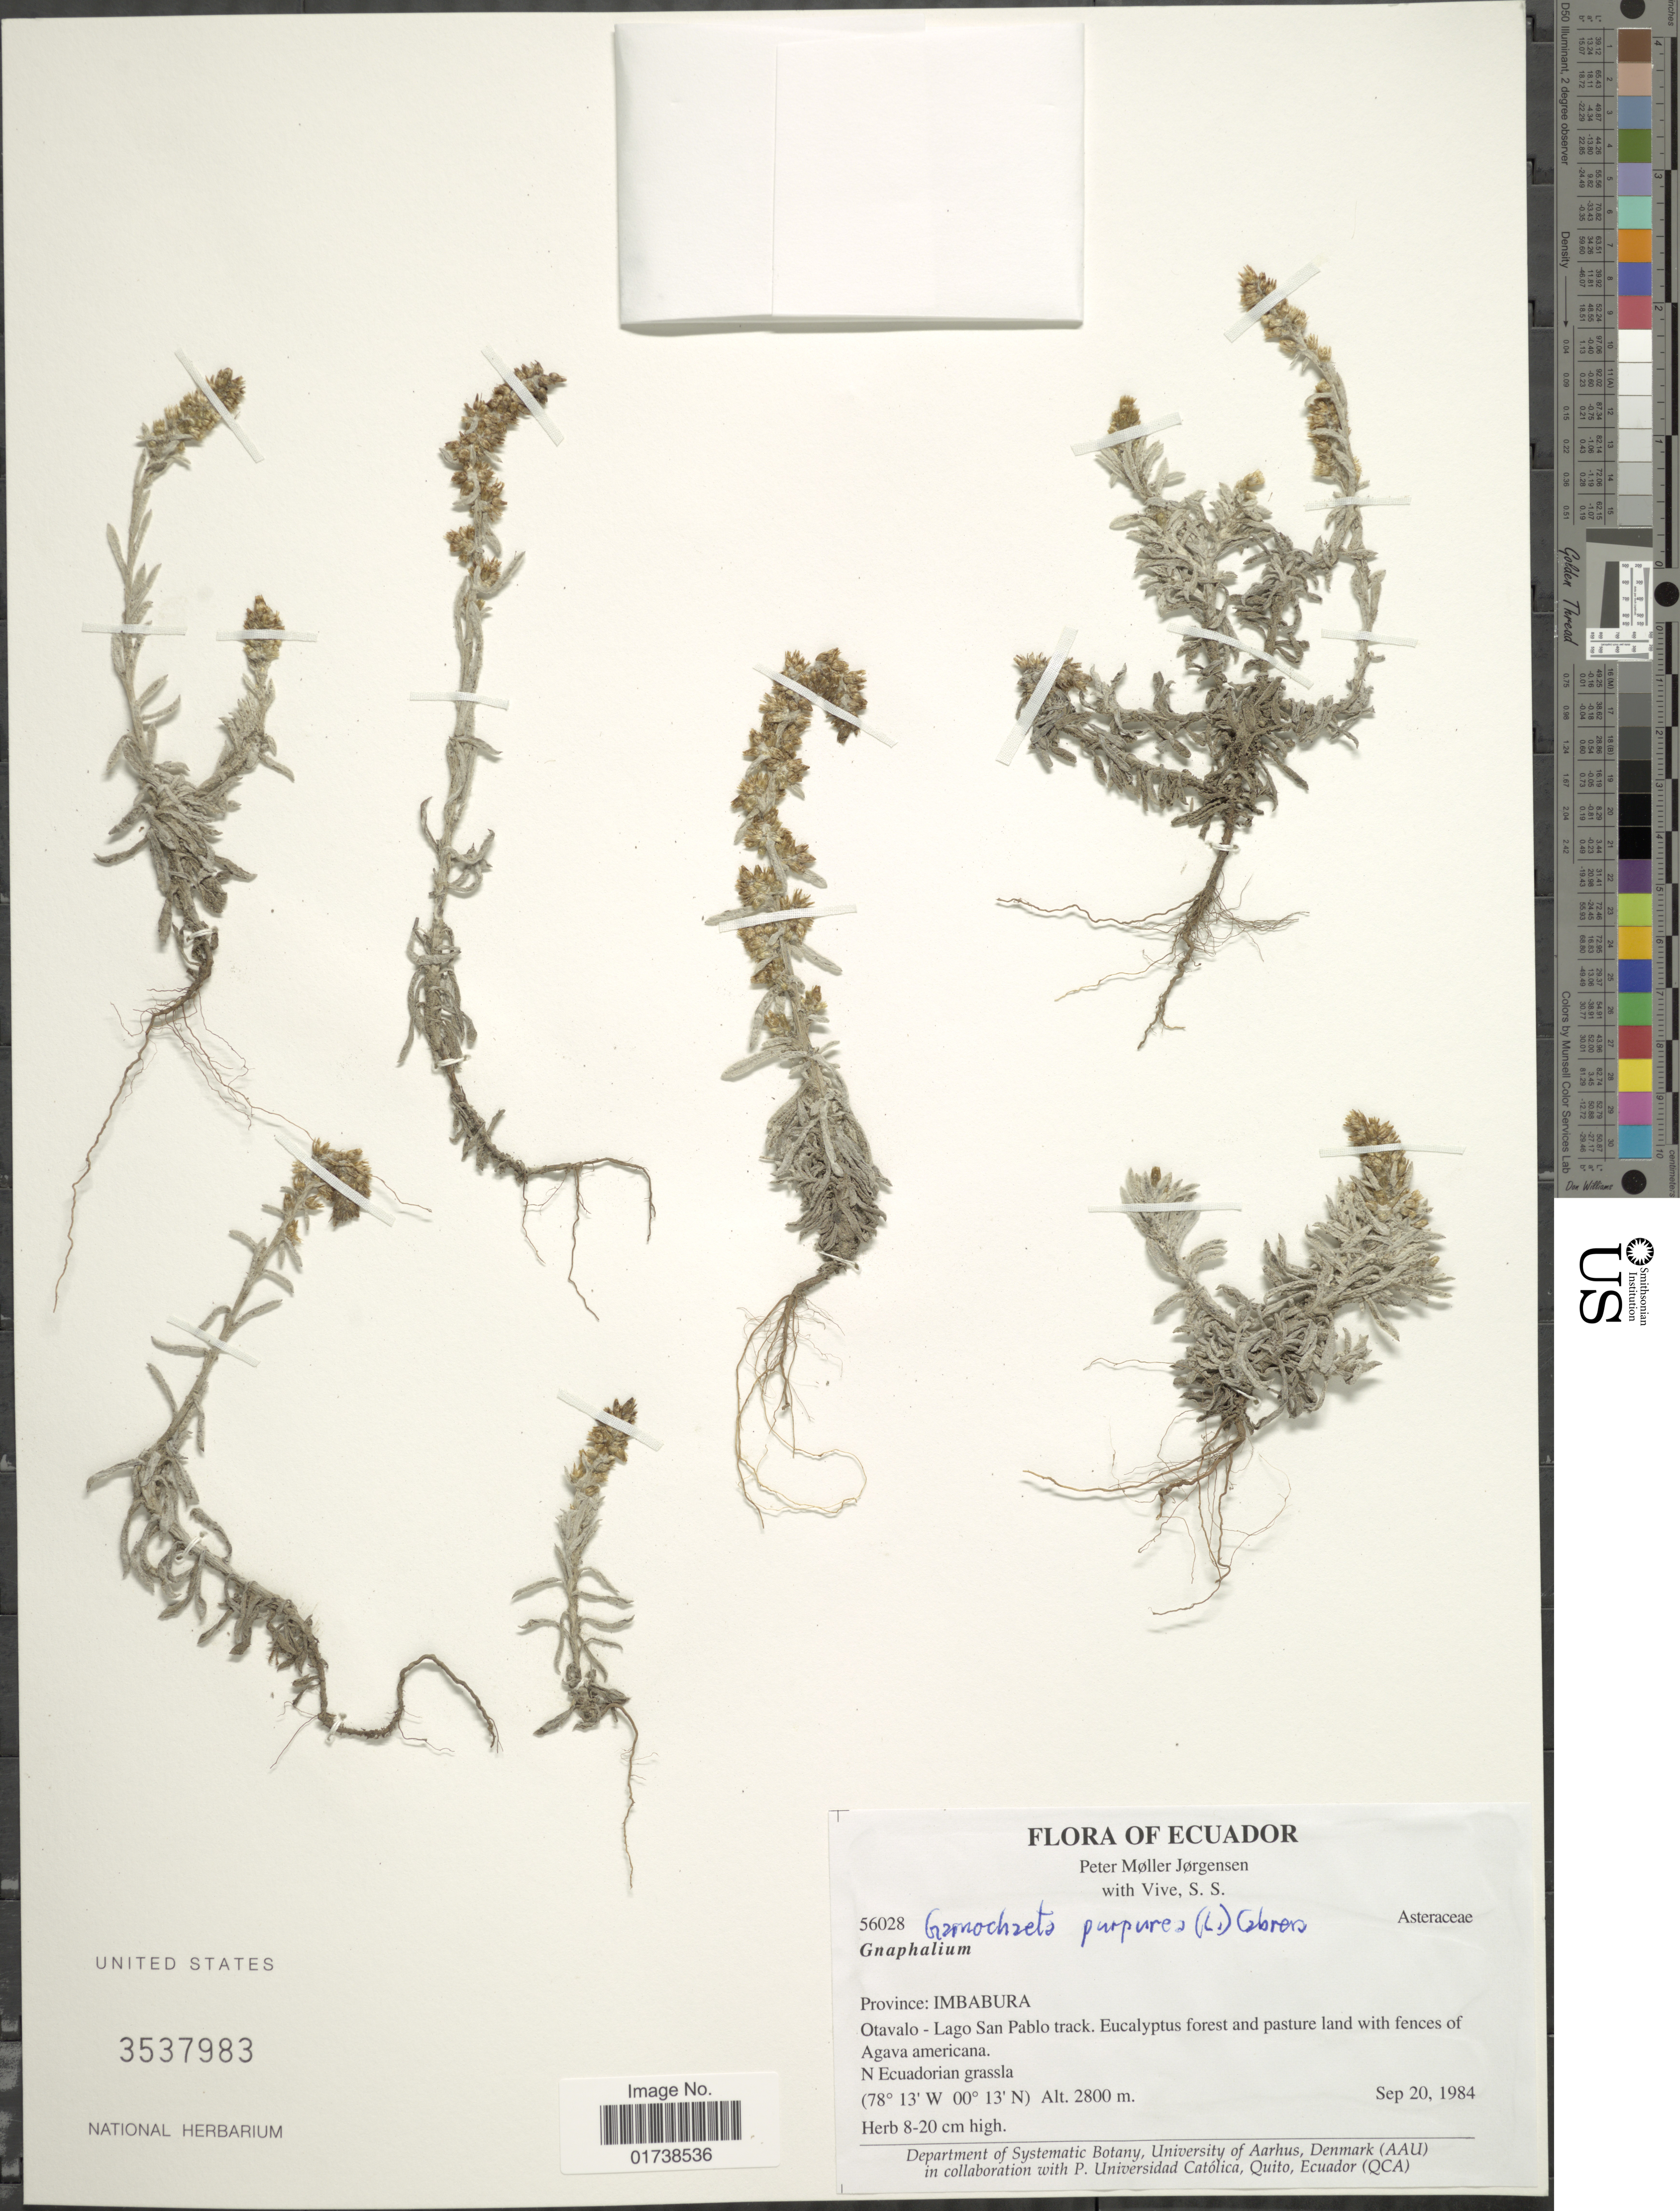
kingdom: Plantae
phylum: Tracheophyta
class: Magnoliopsida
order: Asterales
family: Asteraceae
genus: Gamochaeta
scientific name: Gamochaeta purpurea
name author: (L.) Cabrera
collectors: P. M. Jørgensen & S. Vive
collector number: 56028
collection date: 1984-09-20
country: Ecuador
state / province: Imbabura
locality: Otavalo- Lago San Pablo track, N ecuadorian grassla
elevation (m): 2800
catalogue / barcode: US 3537983